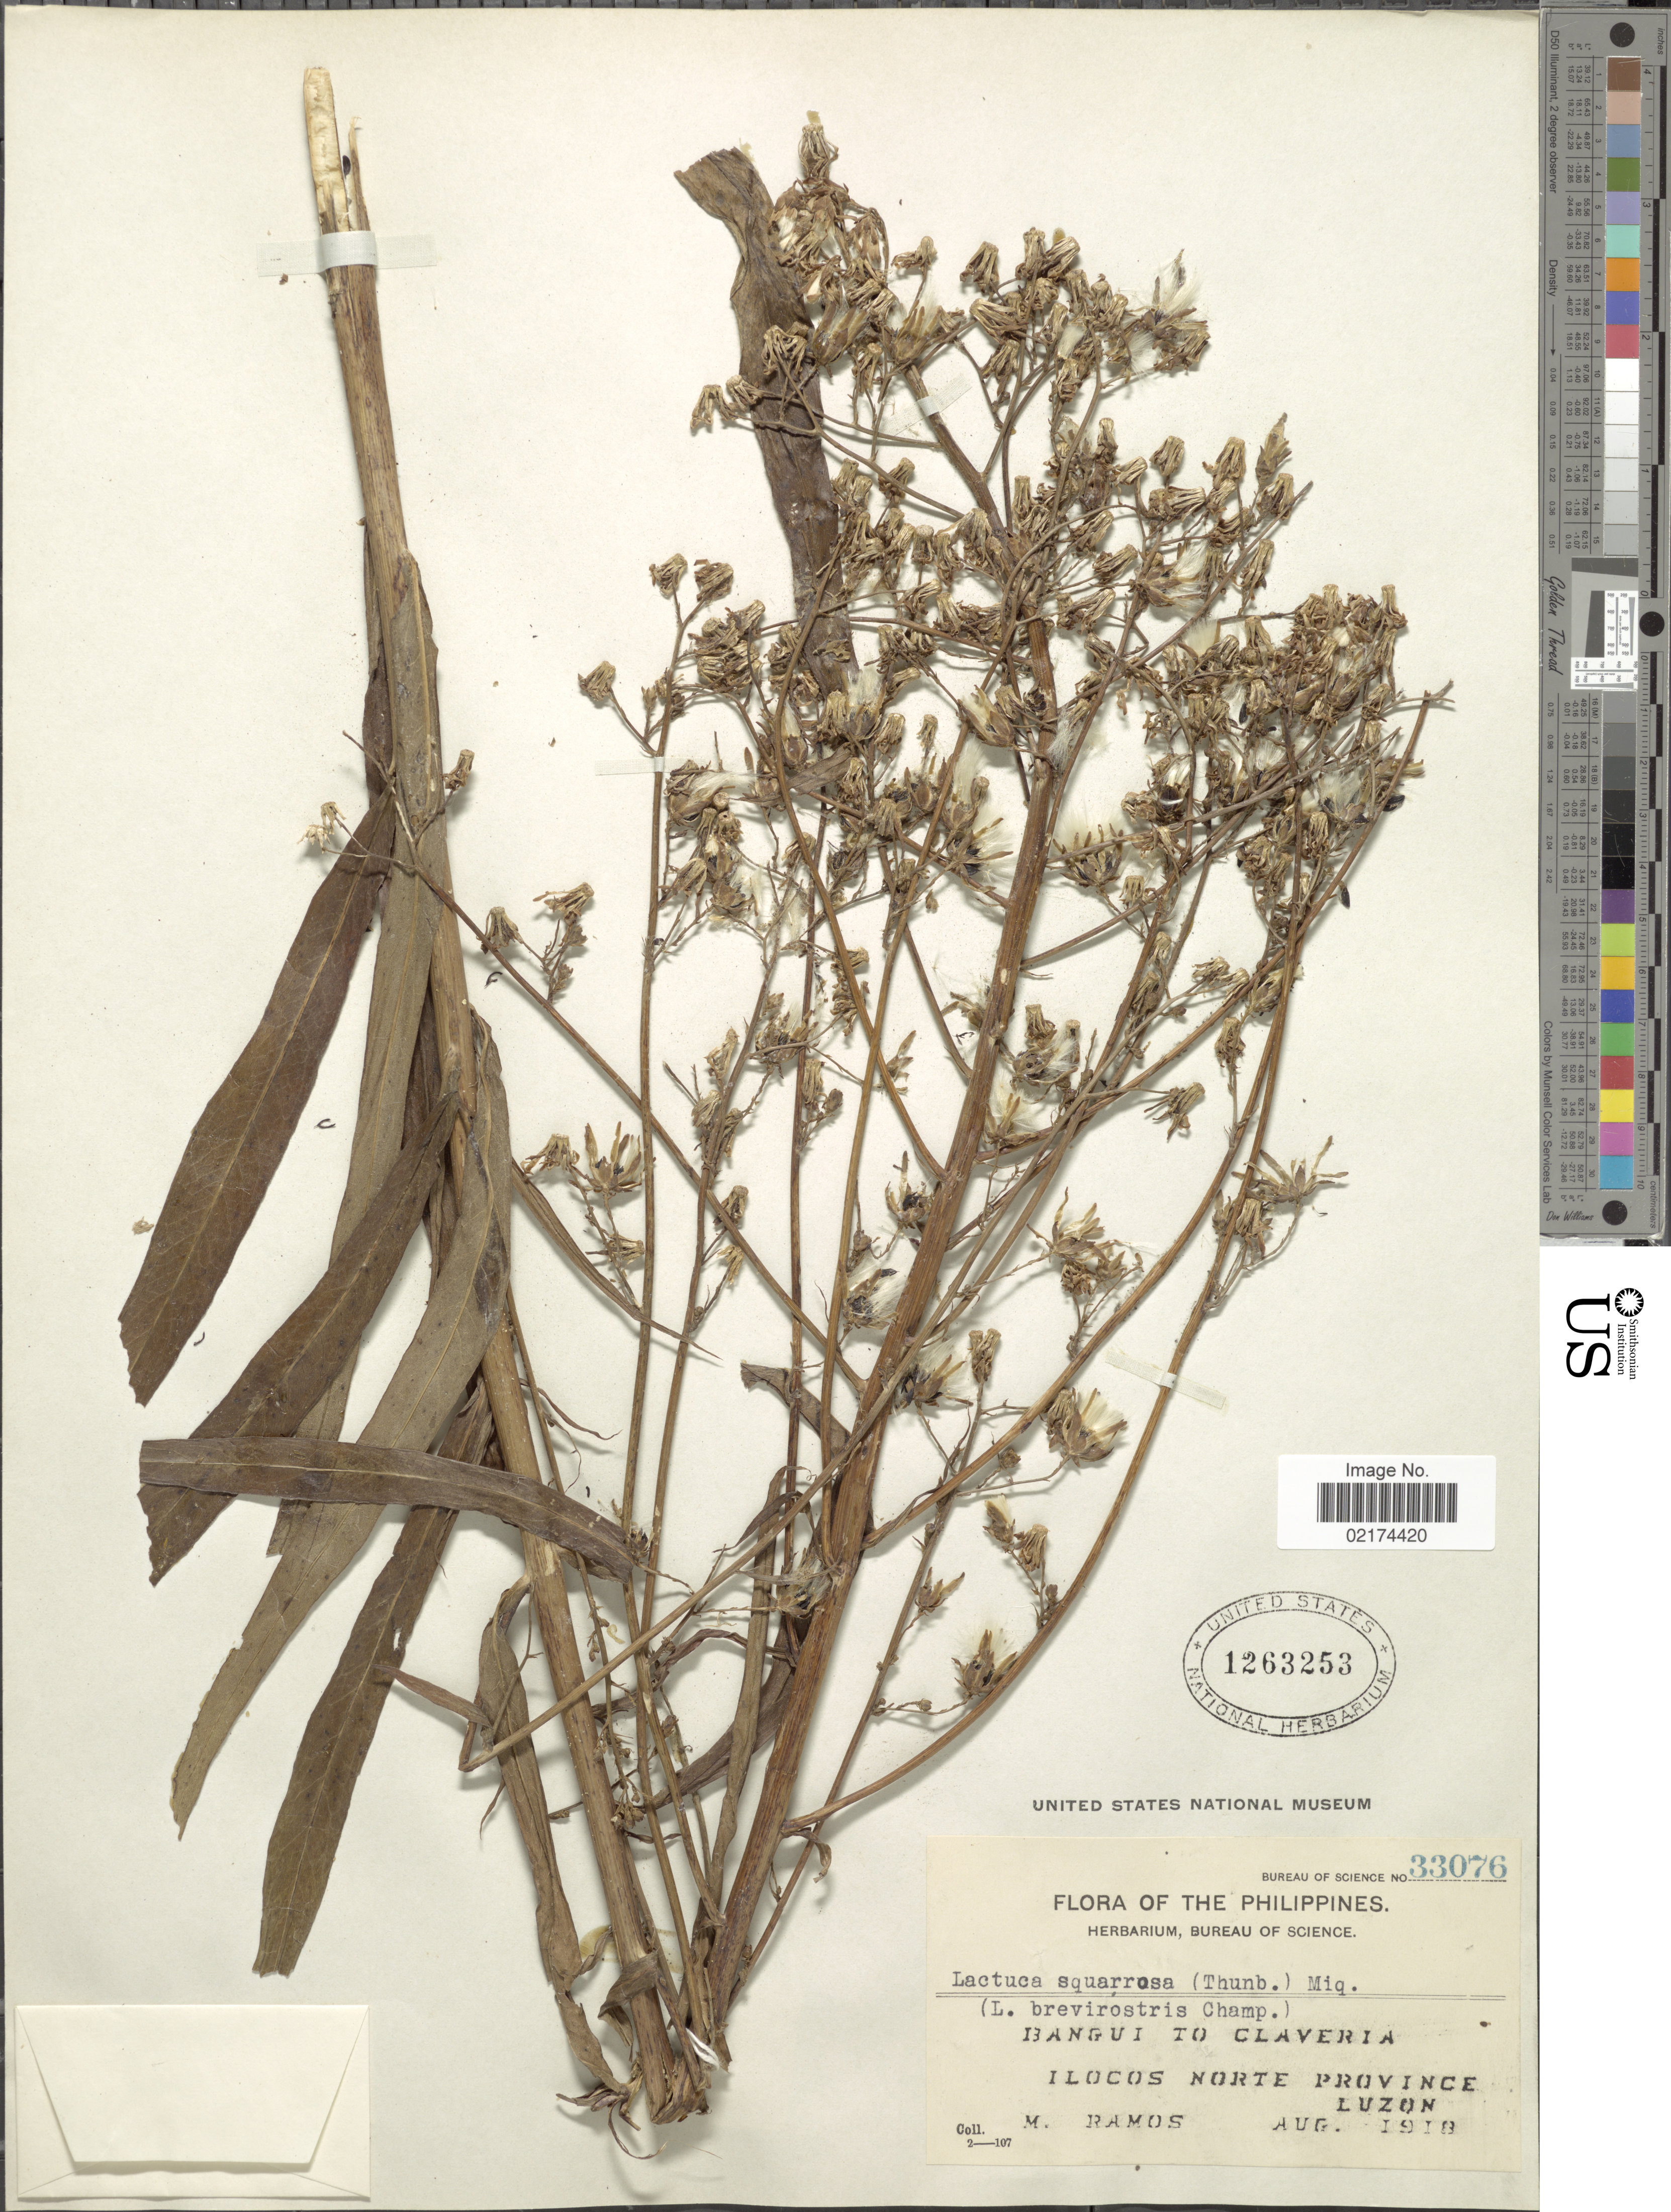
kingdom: Plantae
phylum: Tracheophyta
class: Magnoliopsida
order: Asterales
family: Asteraceae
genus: Lactuca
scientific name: Lactuca indica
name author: L.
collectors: M. Ramos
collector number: Bureau Of Science 33076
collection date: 1918-08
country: Philippines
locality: Bangui to Claveria, Ilocos Norte Province, Luzon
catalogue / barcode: US 1263253